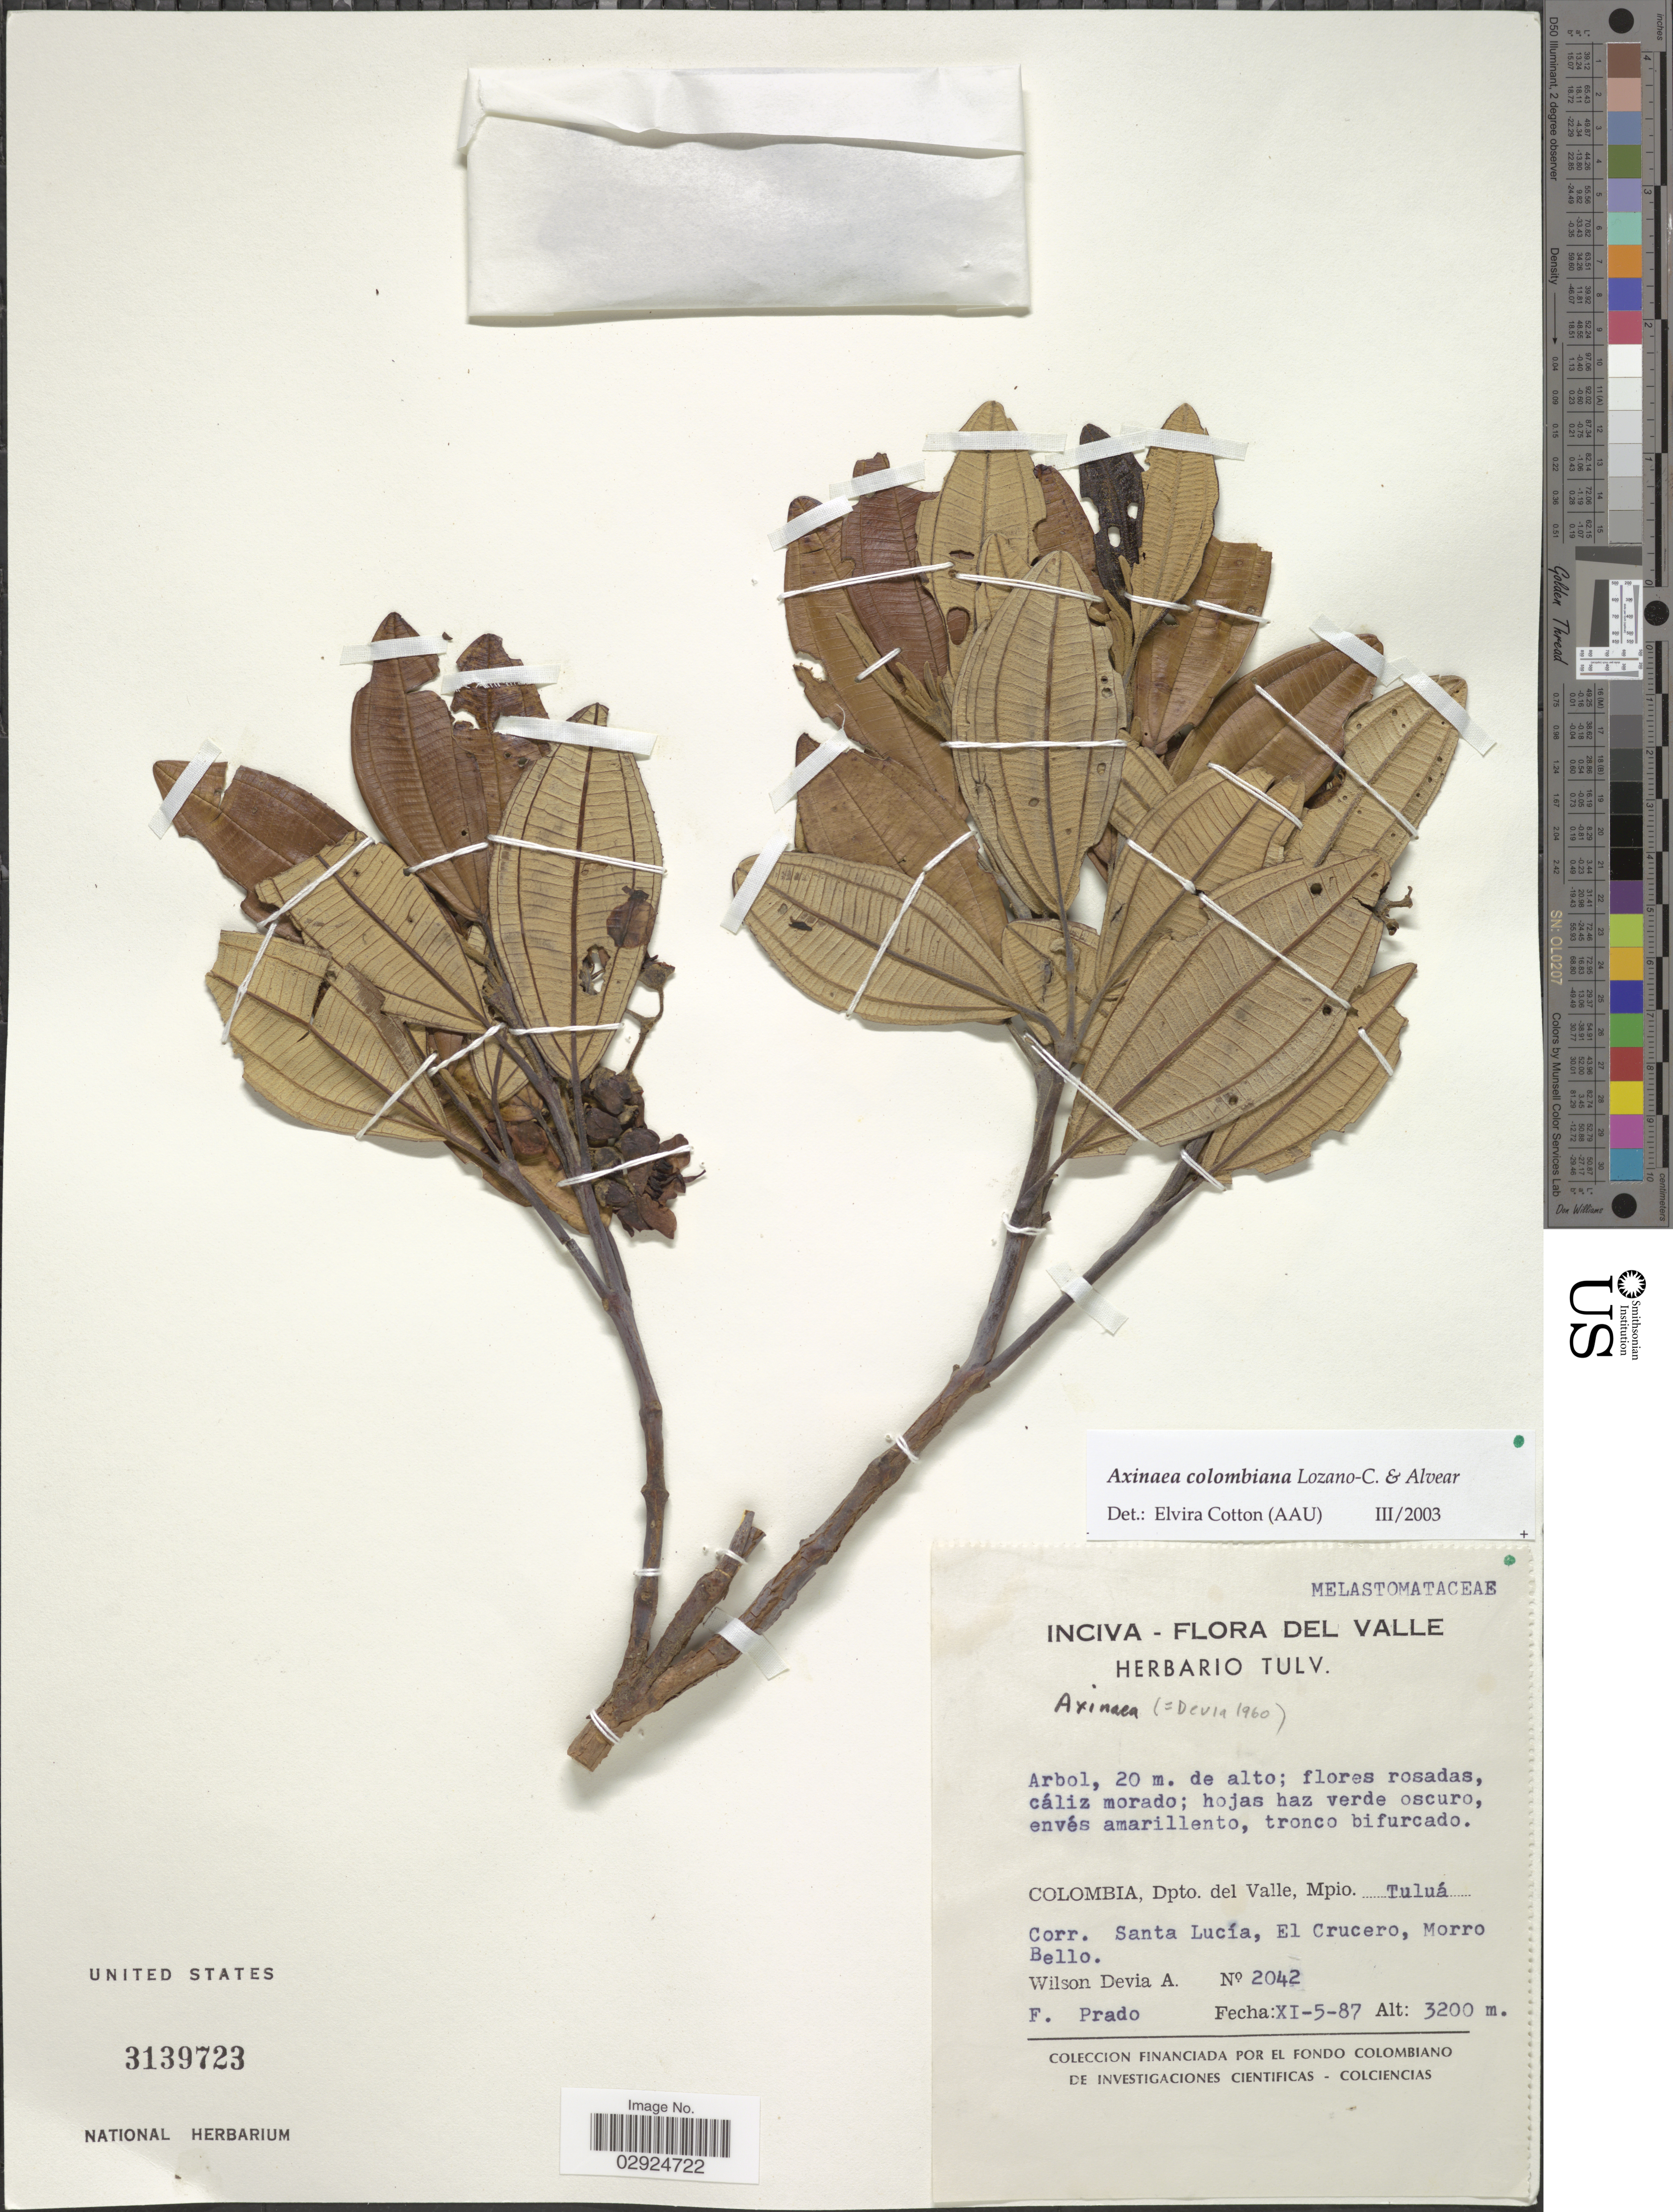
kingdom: Plantae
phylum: Tracheophyta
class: Magnoliopsida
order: Myrtales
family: Melastomataceae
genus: Axinaea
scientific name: Axinaea colombiana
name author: Lozano & Alvear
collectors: W. Devia A. & F. Prado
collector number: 2042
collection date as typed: Transcribed d/m/y: 5/11/87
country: Colombia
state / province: Valle del Cauca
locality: Dpto. del Valle, Mpio. Tuluá. Corr. Santa Lucía, El Crucero, Morro Bello.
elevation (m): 3200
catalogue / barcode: US 3139723